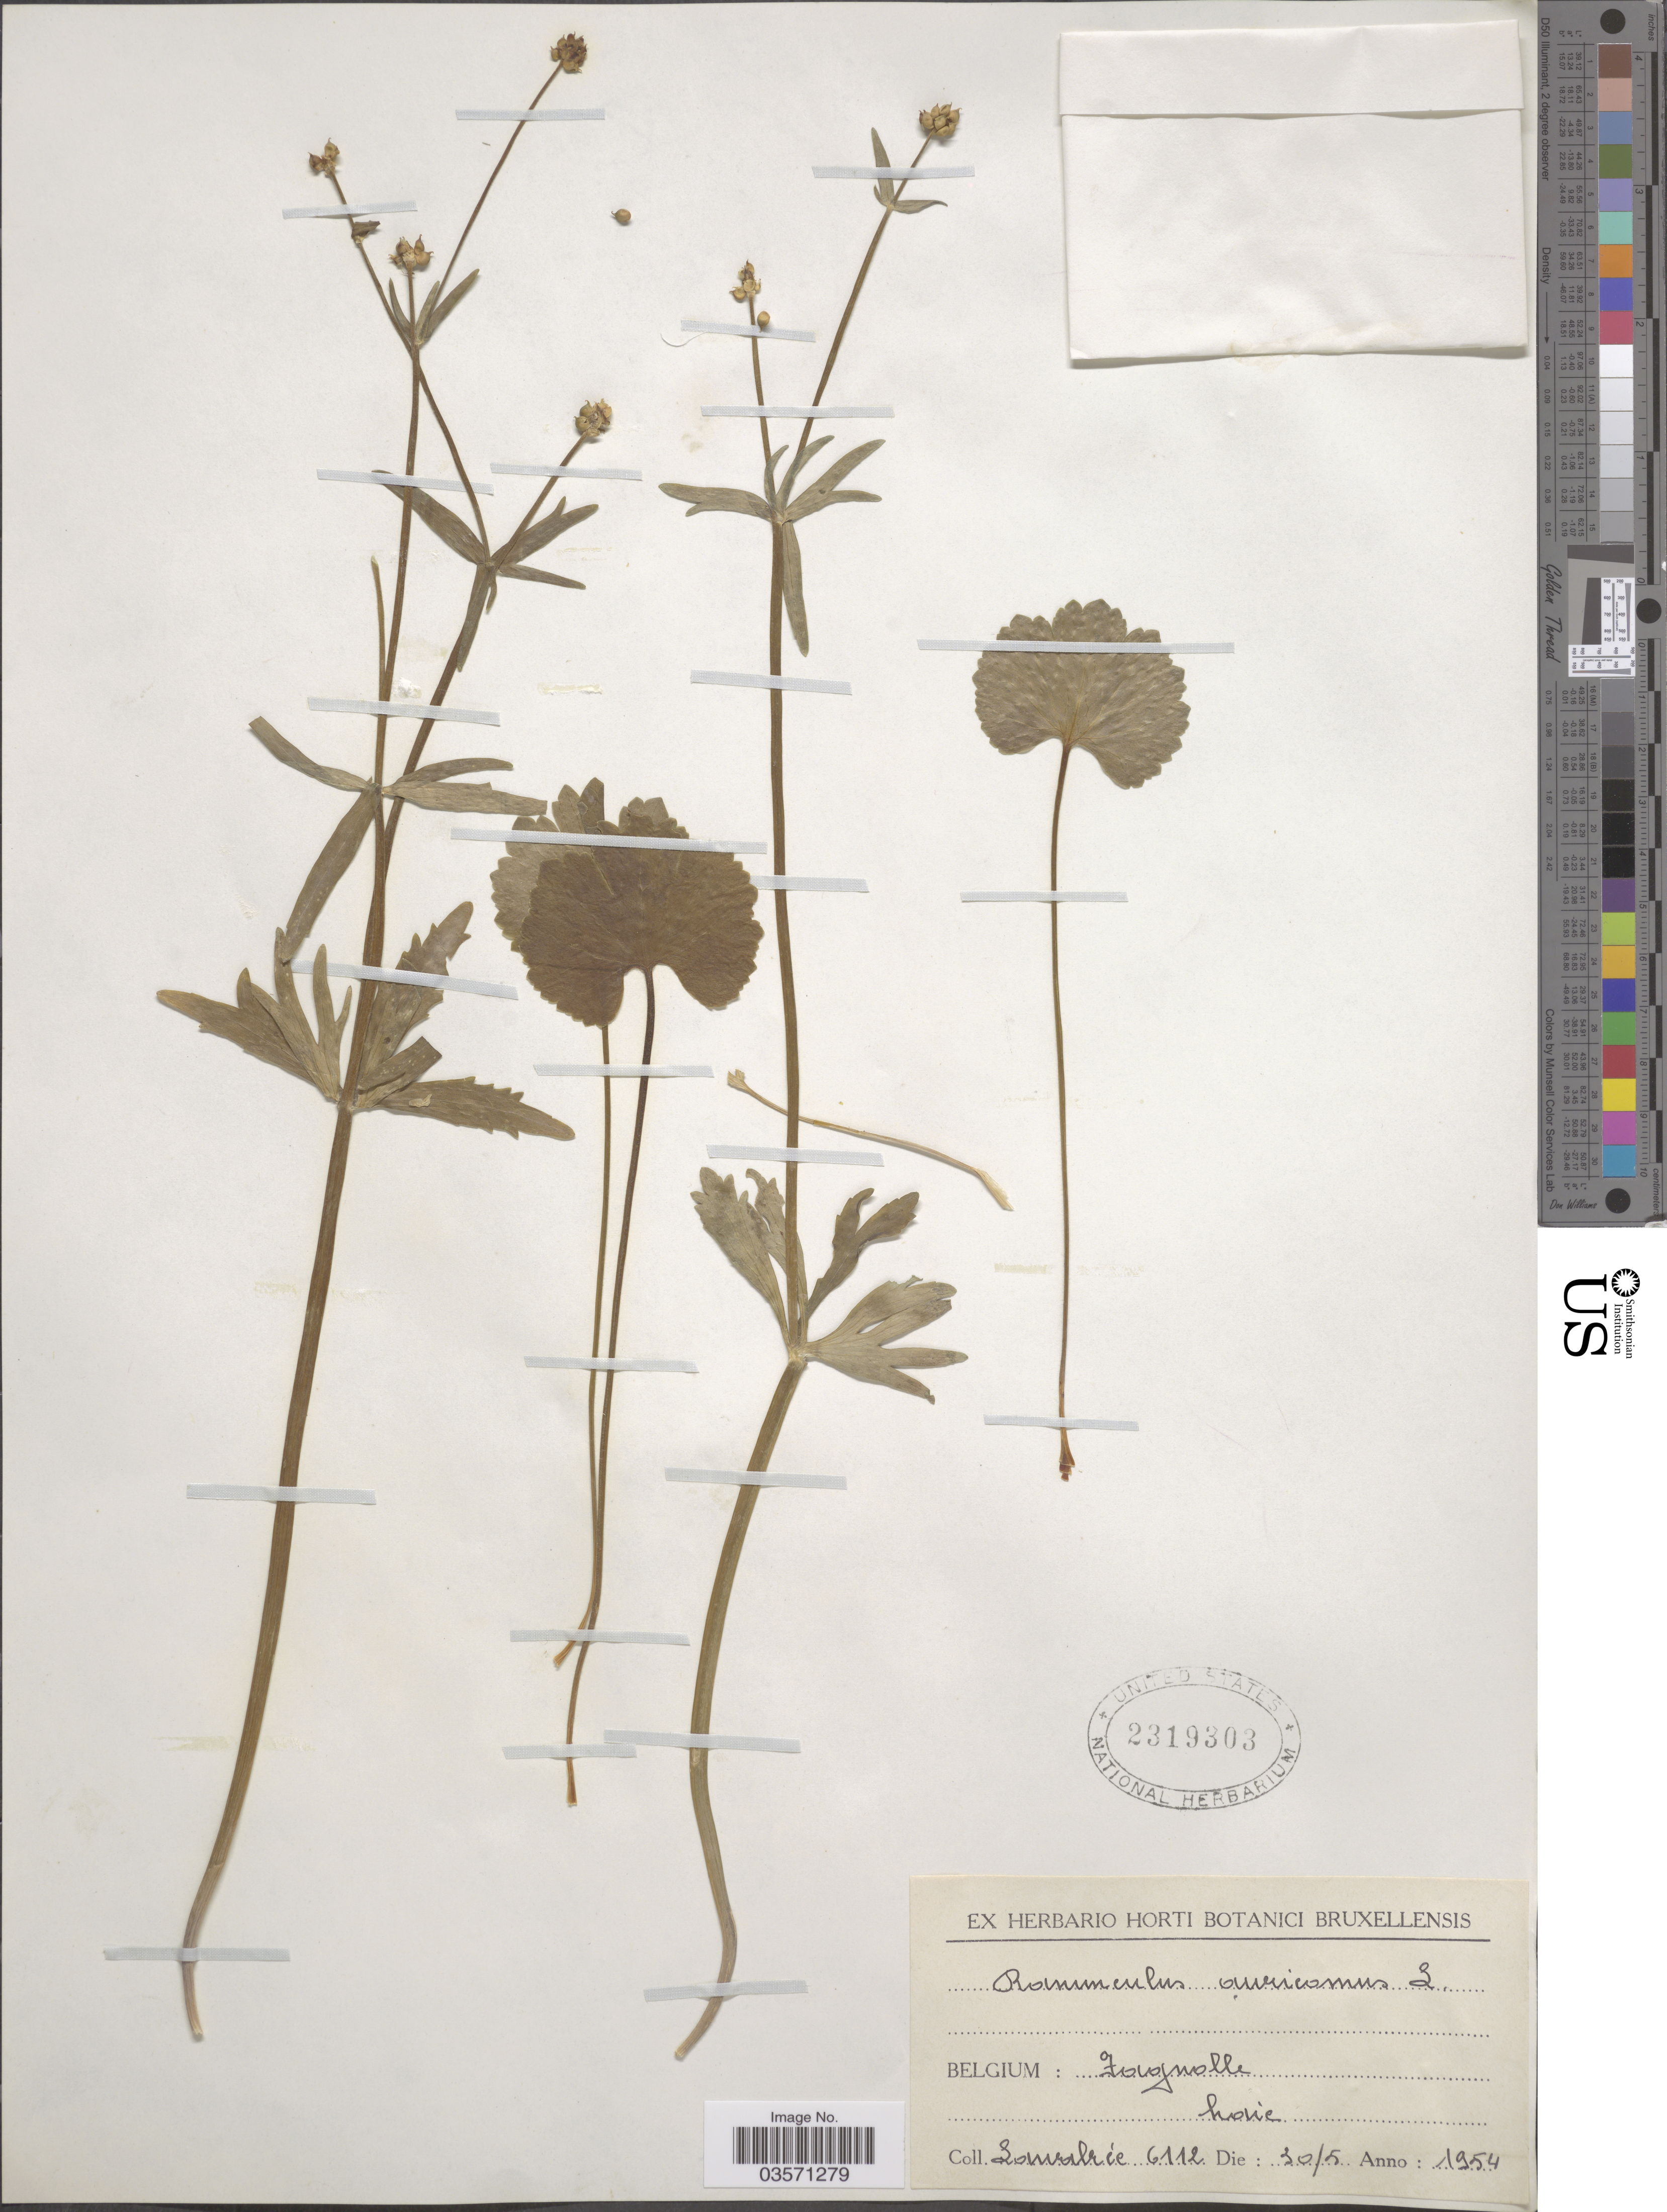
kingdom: Plantae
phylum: Tracheophyta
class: Magnoliopsida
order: Ranunculales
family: Ranunculaceae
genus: Ranunculus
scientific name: Ranunculus auricomus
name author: L.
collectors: Louvalrée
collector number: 6112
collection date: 1954-05-30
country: Belgium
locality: Fagnolle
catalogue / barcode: US 2319303